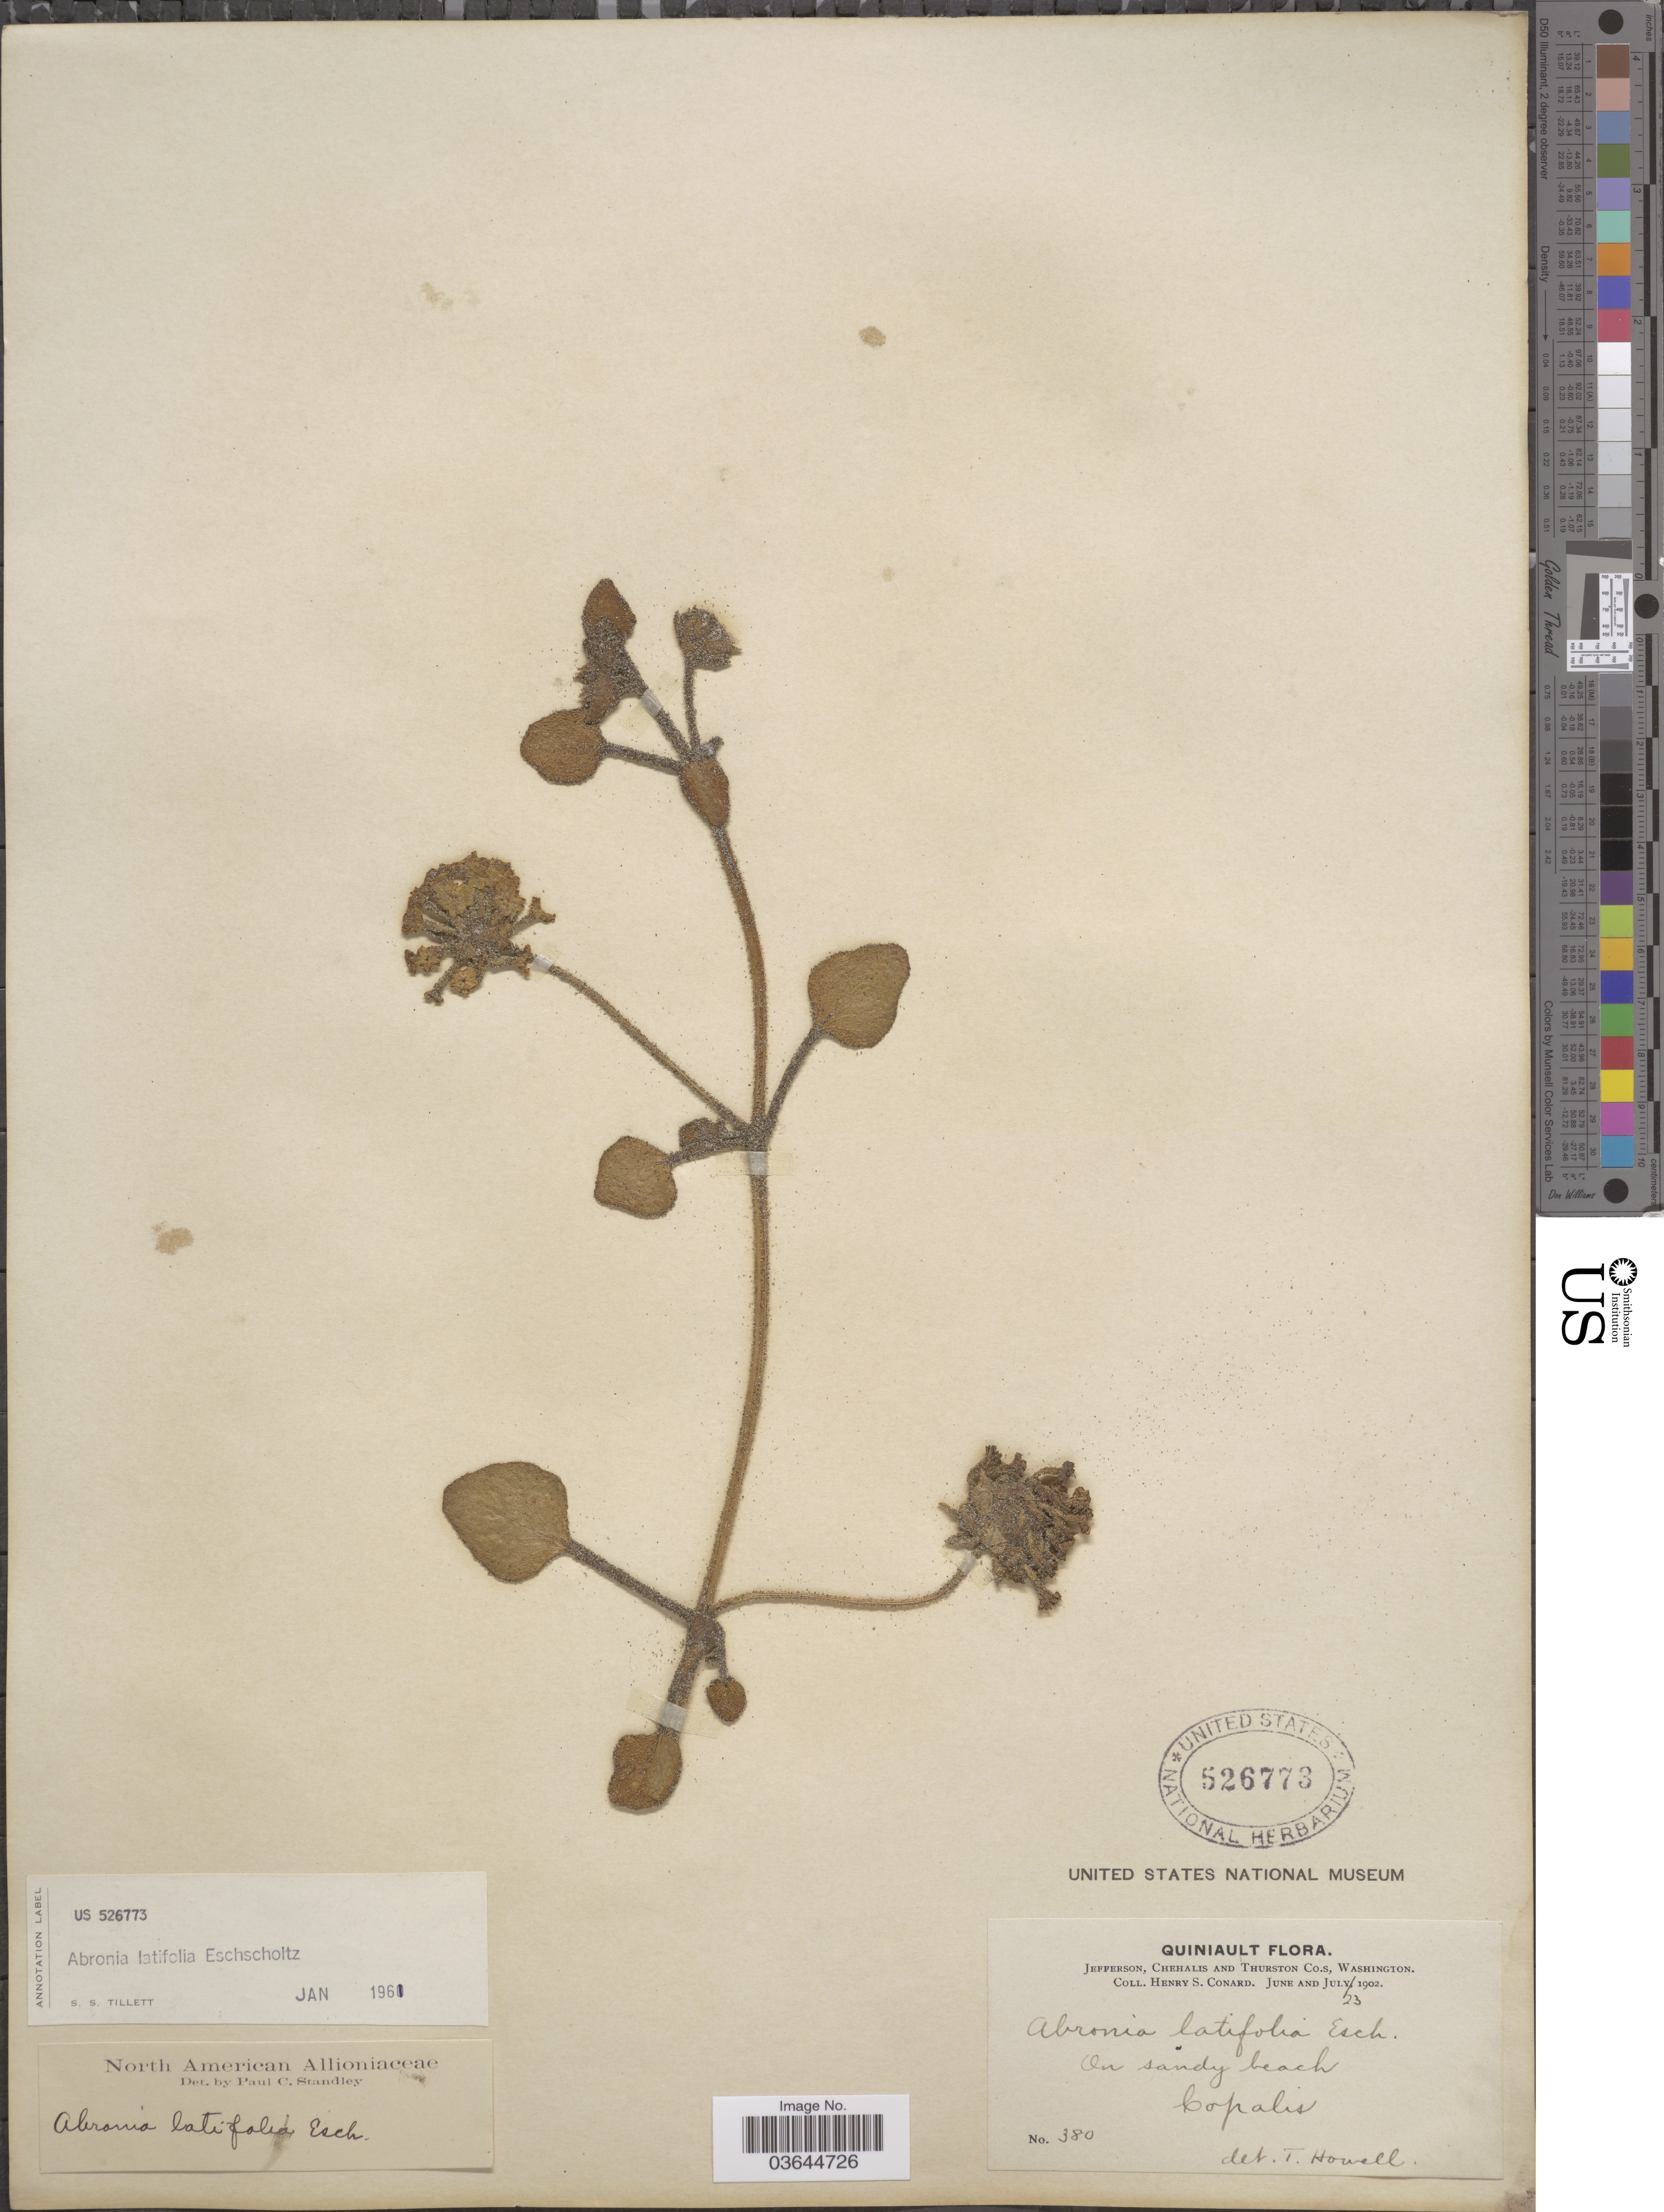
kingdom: Plantae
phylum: Tracheophyta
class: Magnoliopsida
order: Caryophyllales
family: Nyctaginaceae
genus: Abronia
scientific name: Abronia latifolia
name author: Eschsch.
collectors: H. S. Conard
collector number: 380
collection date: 1902-07-23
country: United States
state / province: Washington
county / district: Thurston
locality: Quiniault. Jefferson, Chehalis and Thurston Co.s, Washington. On sandy beach. Copalis.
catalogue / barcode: US 526773